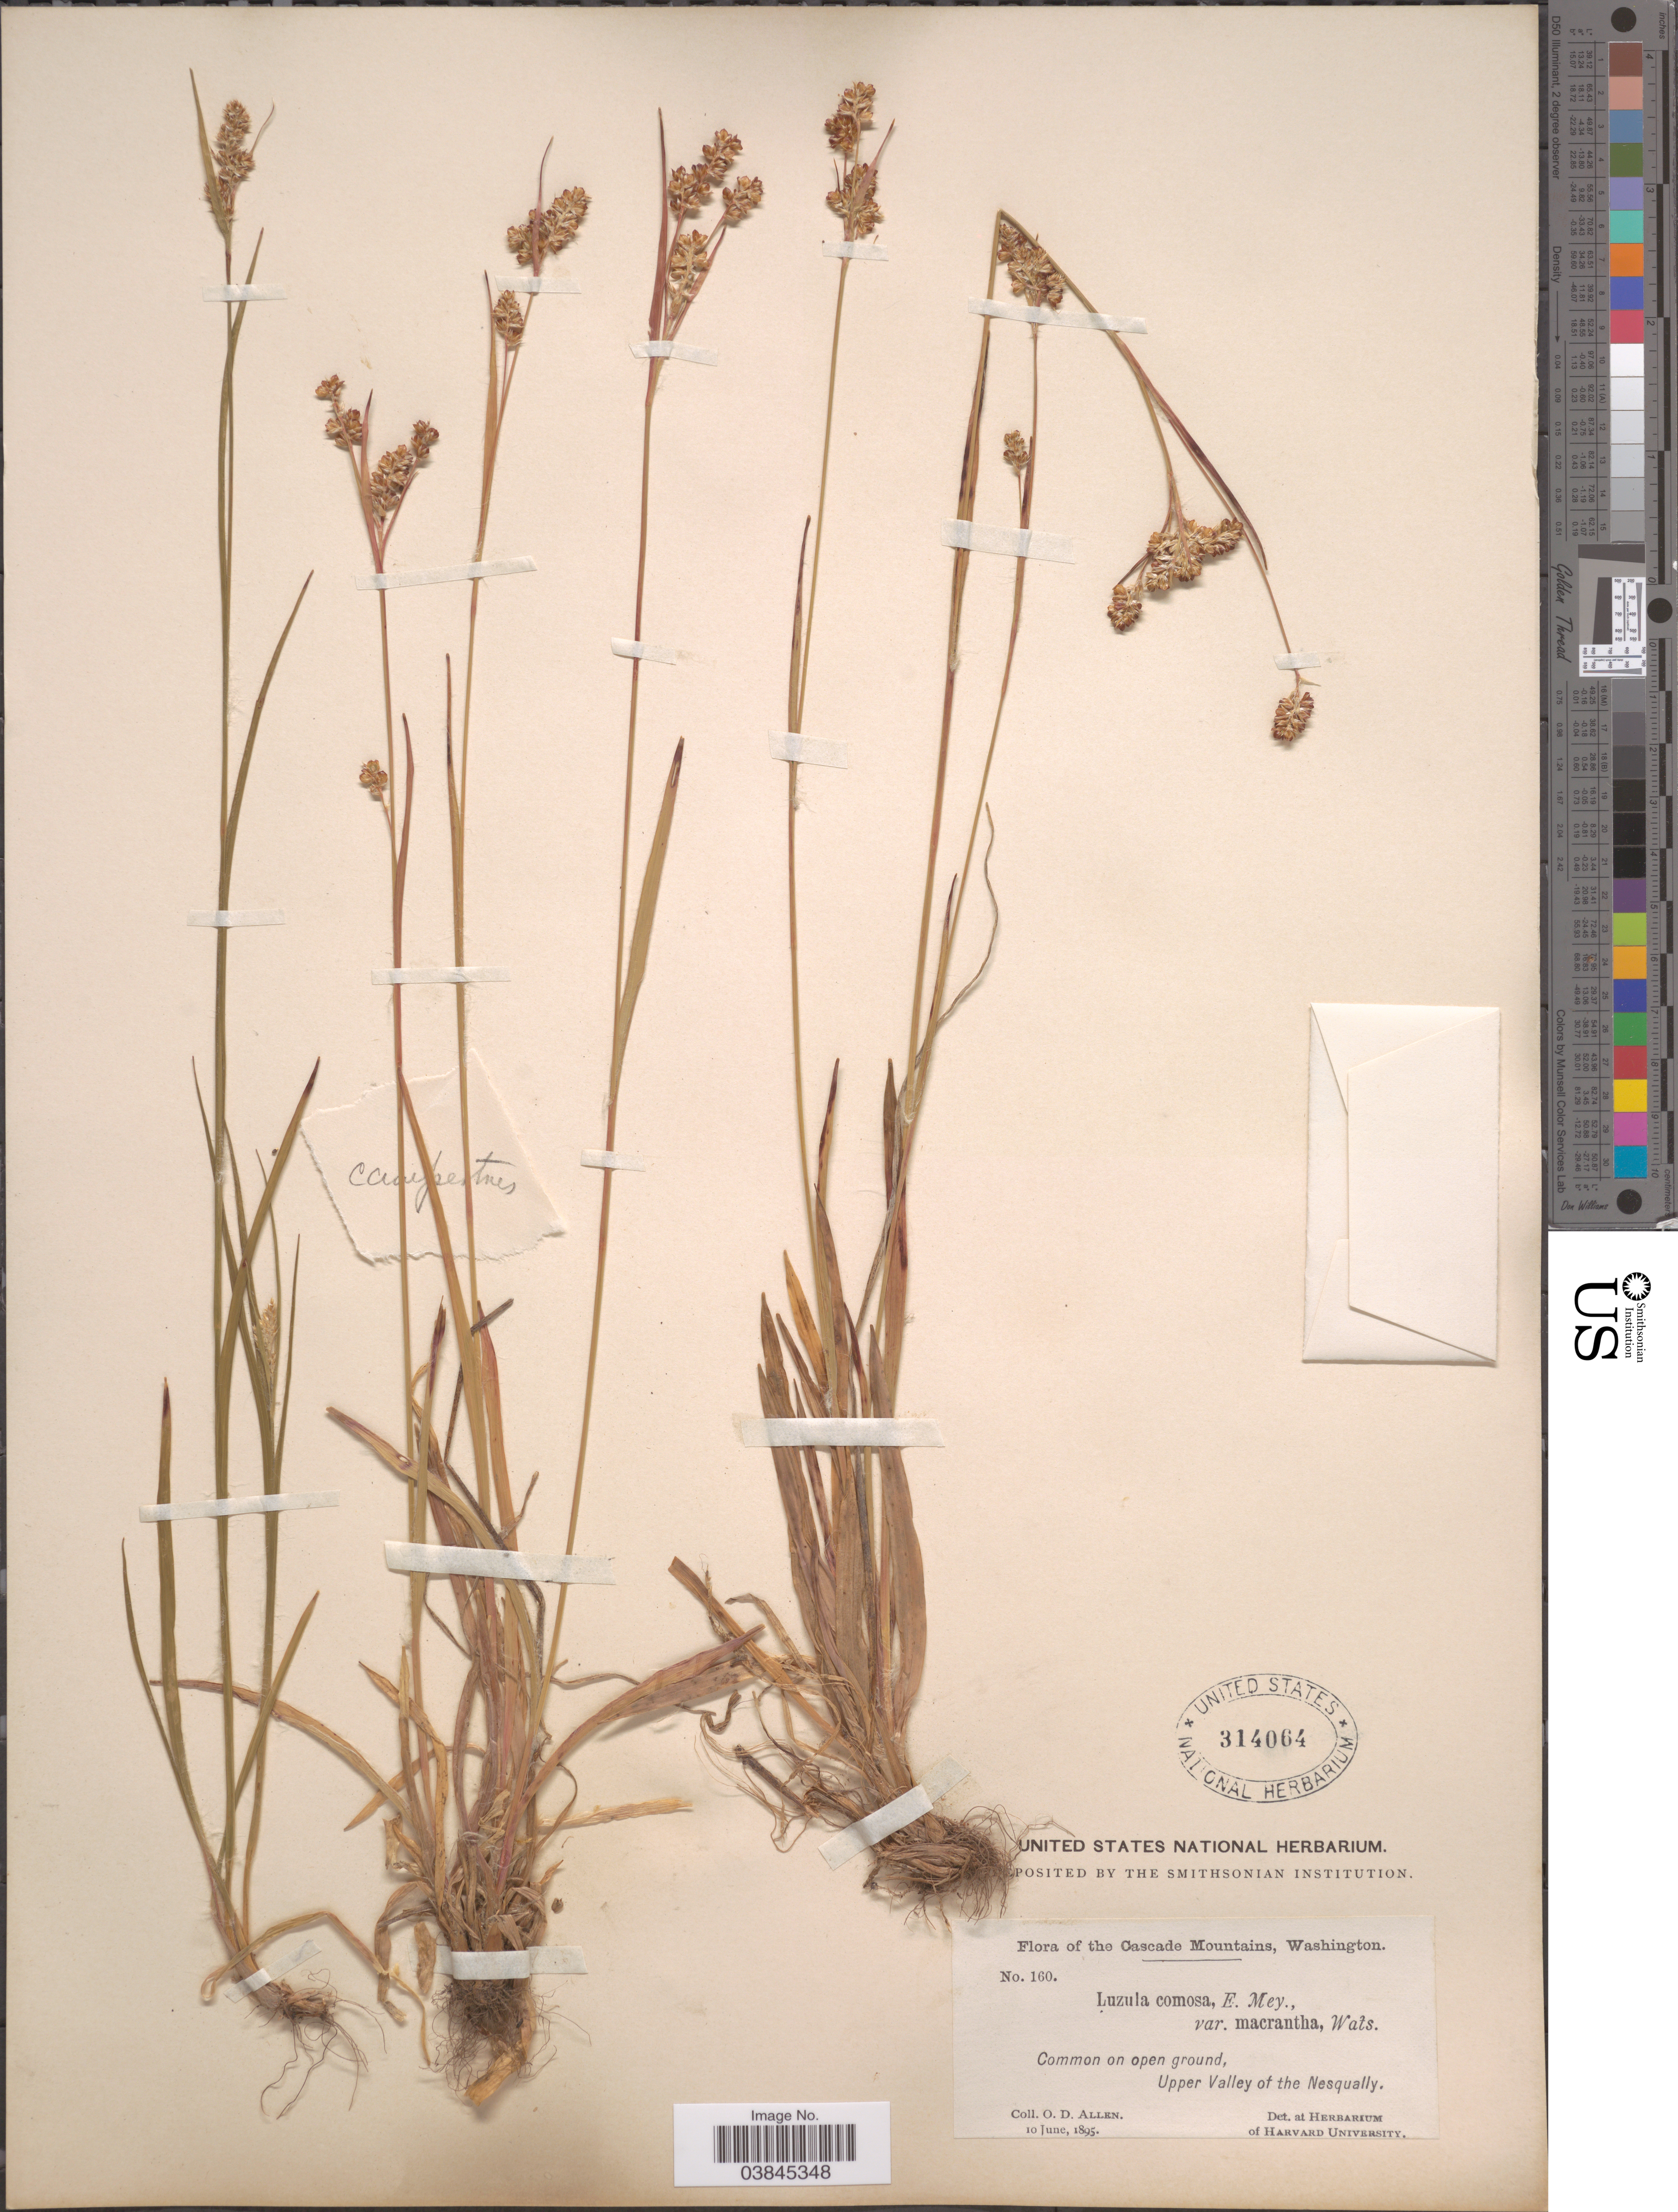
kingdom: Plantae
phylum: Tracheophyta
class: Liliopsida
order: Poales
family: Juncaceae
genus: Luzula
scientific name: Luzula campestris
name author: (L.) DC.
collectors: O. D. Allen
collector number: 160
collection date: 1895-06-10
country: United States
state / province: Washington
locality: Cascade Mountains. Upper Valley of the Nesqually.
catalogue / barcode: US 314064